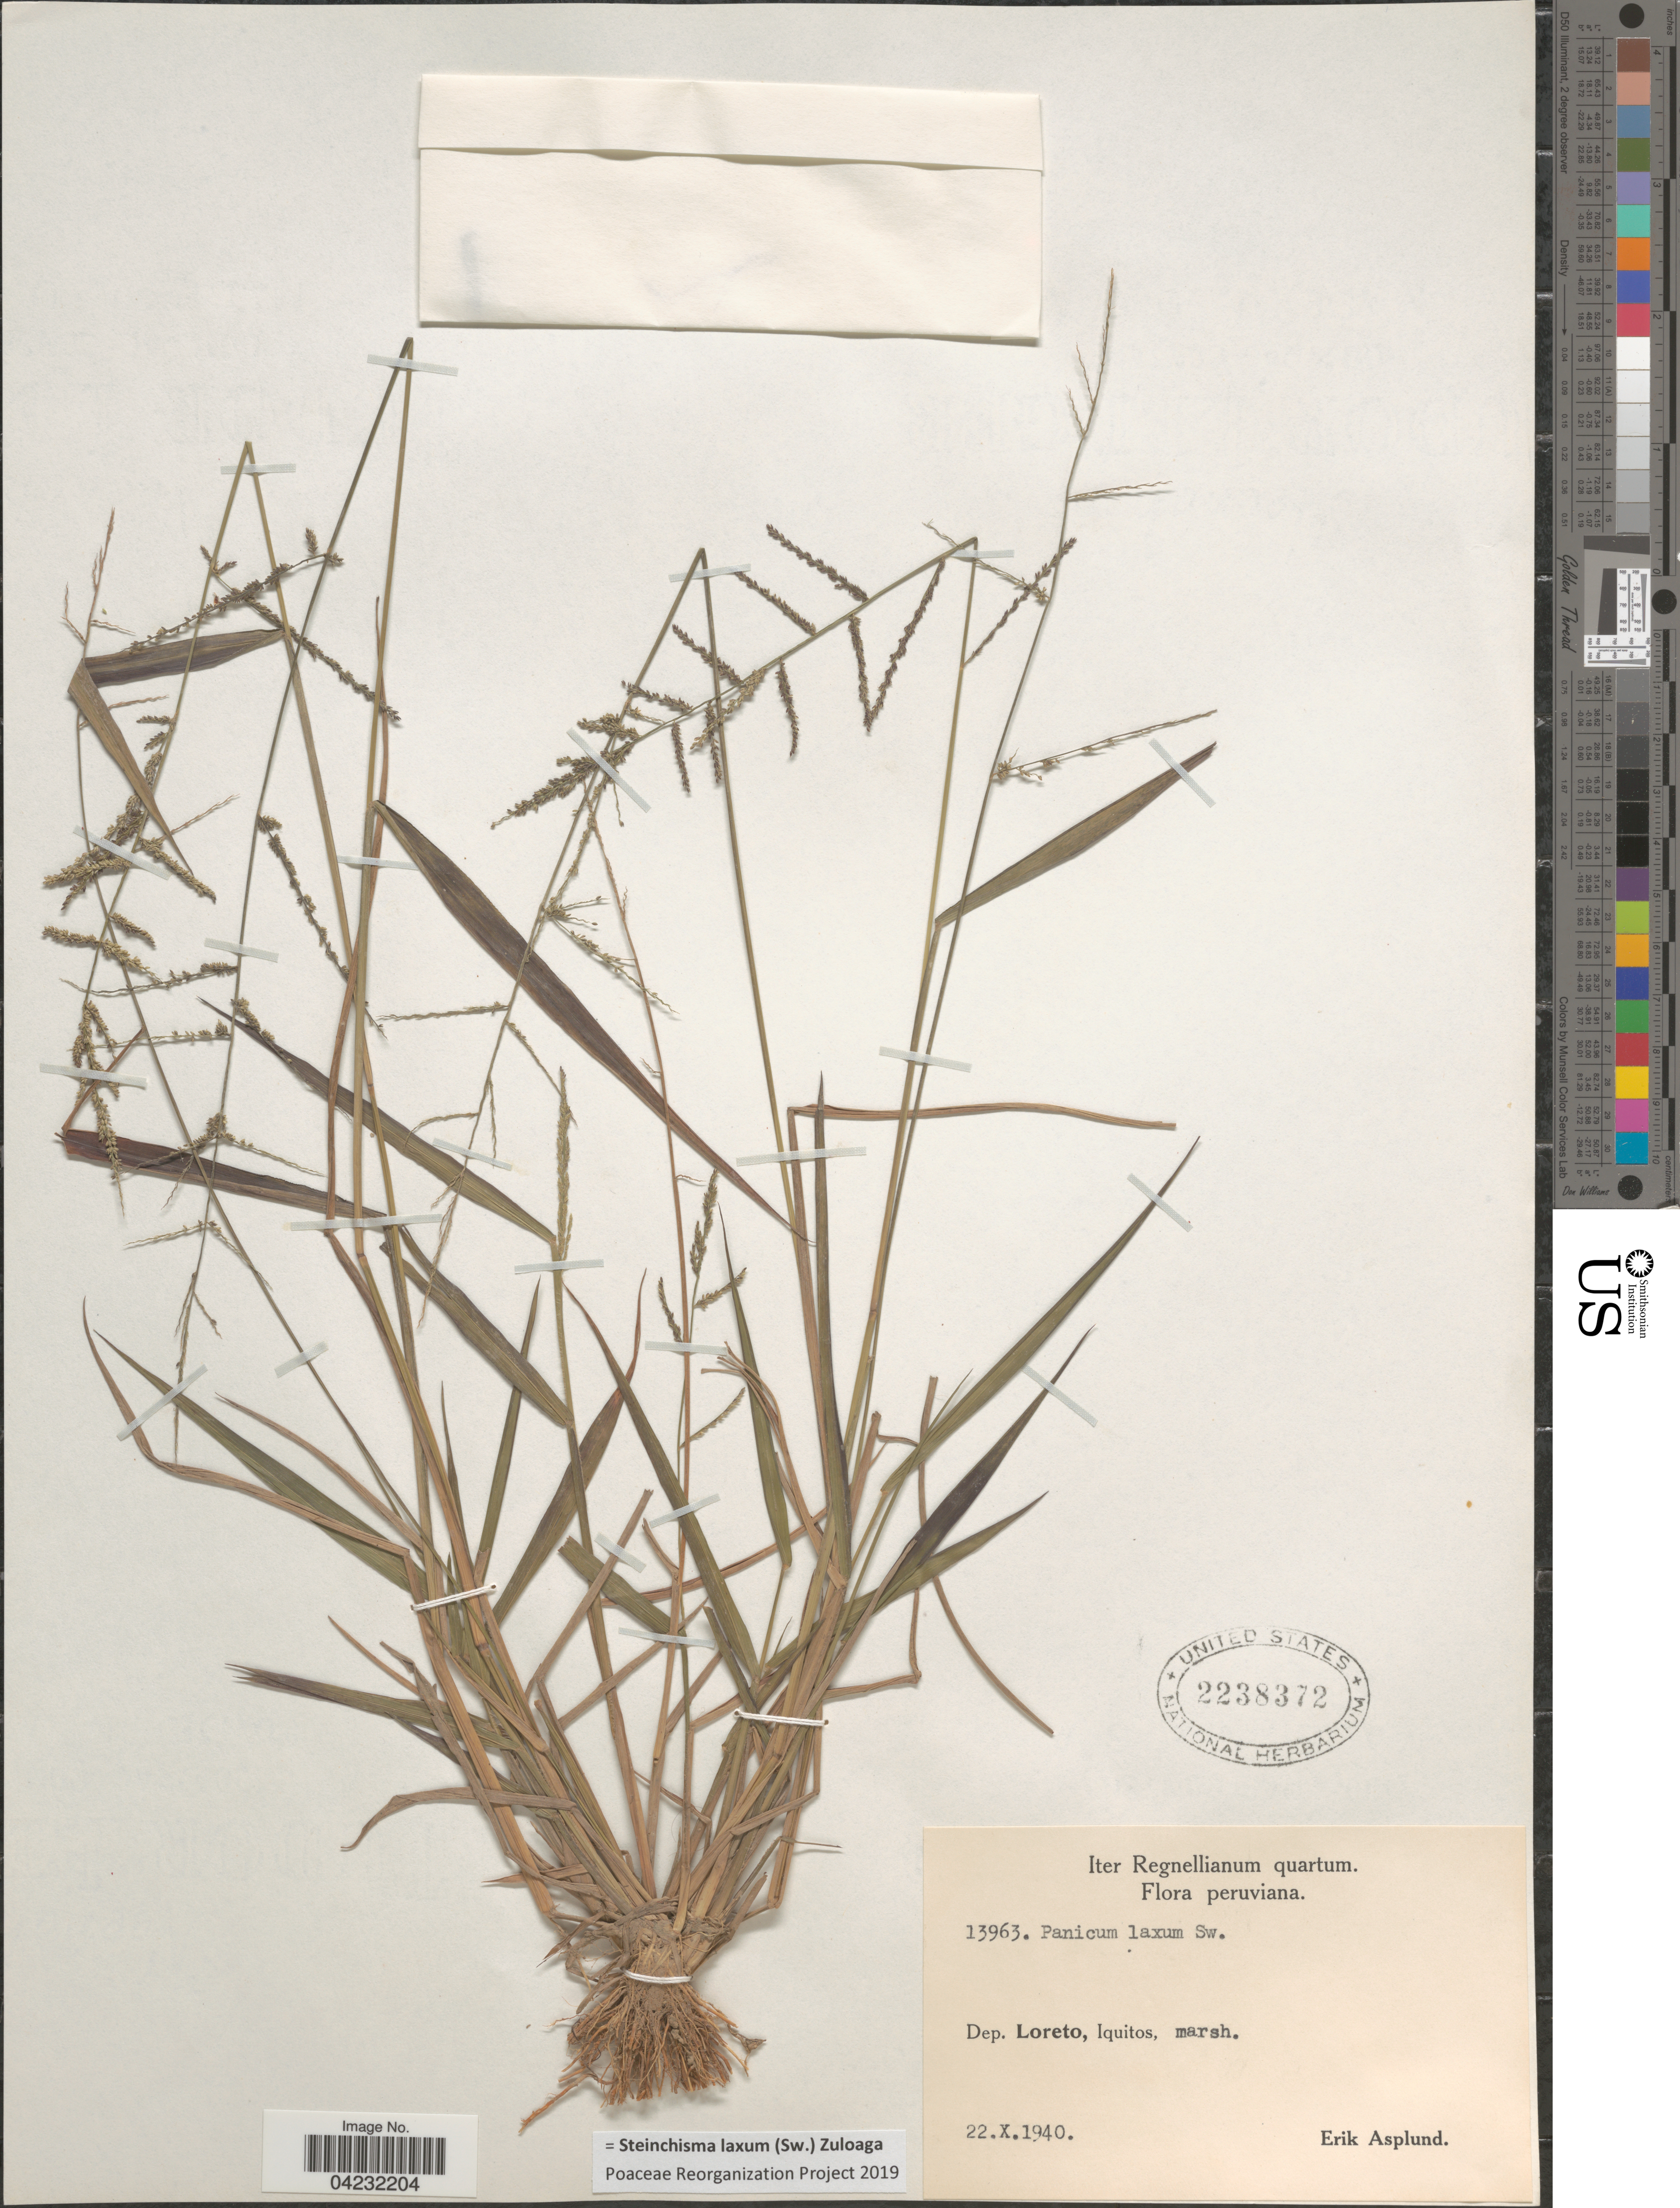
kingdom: Plantae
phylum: Tracheophyta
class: Liliopsida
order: Poales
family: Poaceae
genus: Steinchisma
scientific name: Steinchisma laxum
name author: (Sw.) Zuloaga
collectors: E. Asplund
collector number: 13963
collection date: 1940-10-22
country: Peru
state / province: Loreto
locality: Iter Regnellianum quartum. Dep. Loreto, Iquitos, marsh.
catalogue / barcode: US 2238372